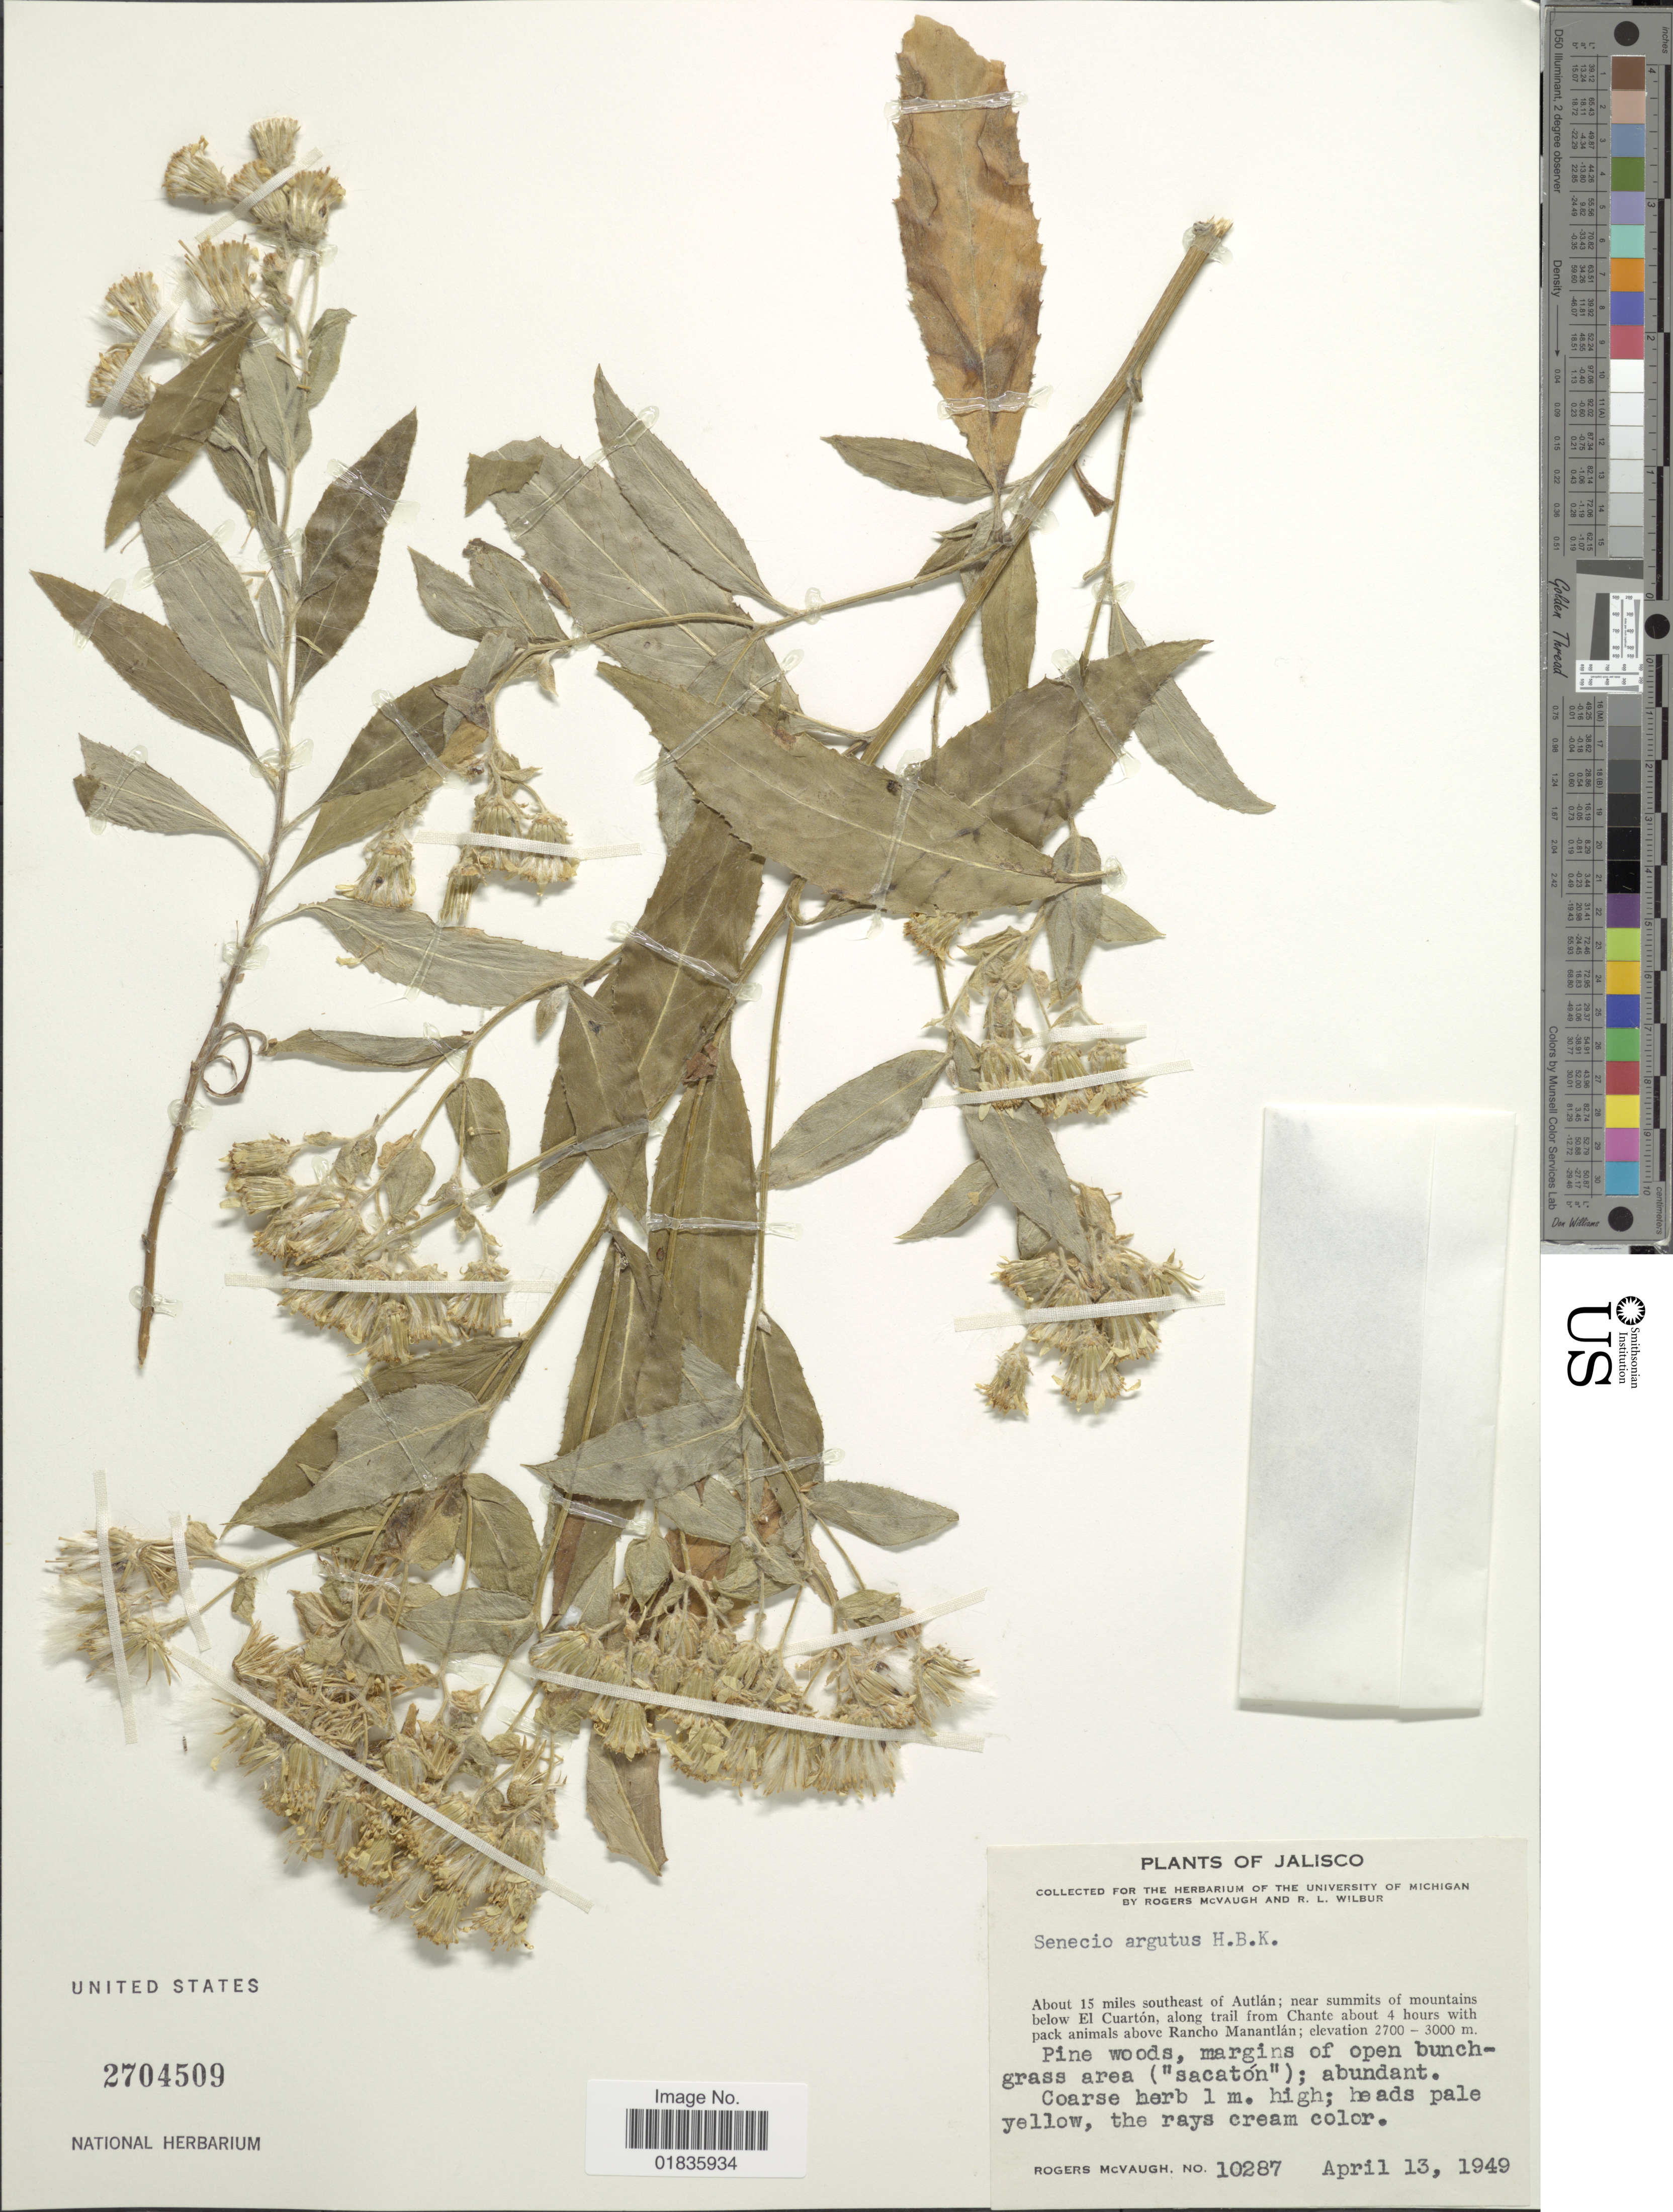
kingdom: Plantae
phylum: Tracheophyta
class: Magnoliopsida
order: Asterales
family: Asteraceae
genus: Senecio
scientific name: Senecio argutus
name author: Kunth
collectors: R. McVaugh & R. L. Wilbur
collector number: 10287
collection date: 1949-04-13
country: Mexico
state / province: Jalisco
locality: About 15 miles southeast of Autlan; near summit of mountains below El Cuarton, along trail from Chante about 4 hours with pack animals above Rancho Manantlan.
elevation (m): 2700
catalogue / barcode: US 2704509